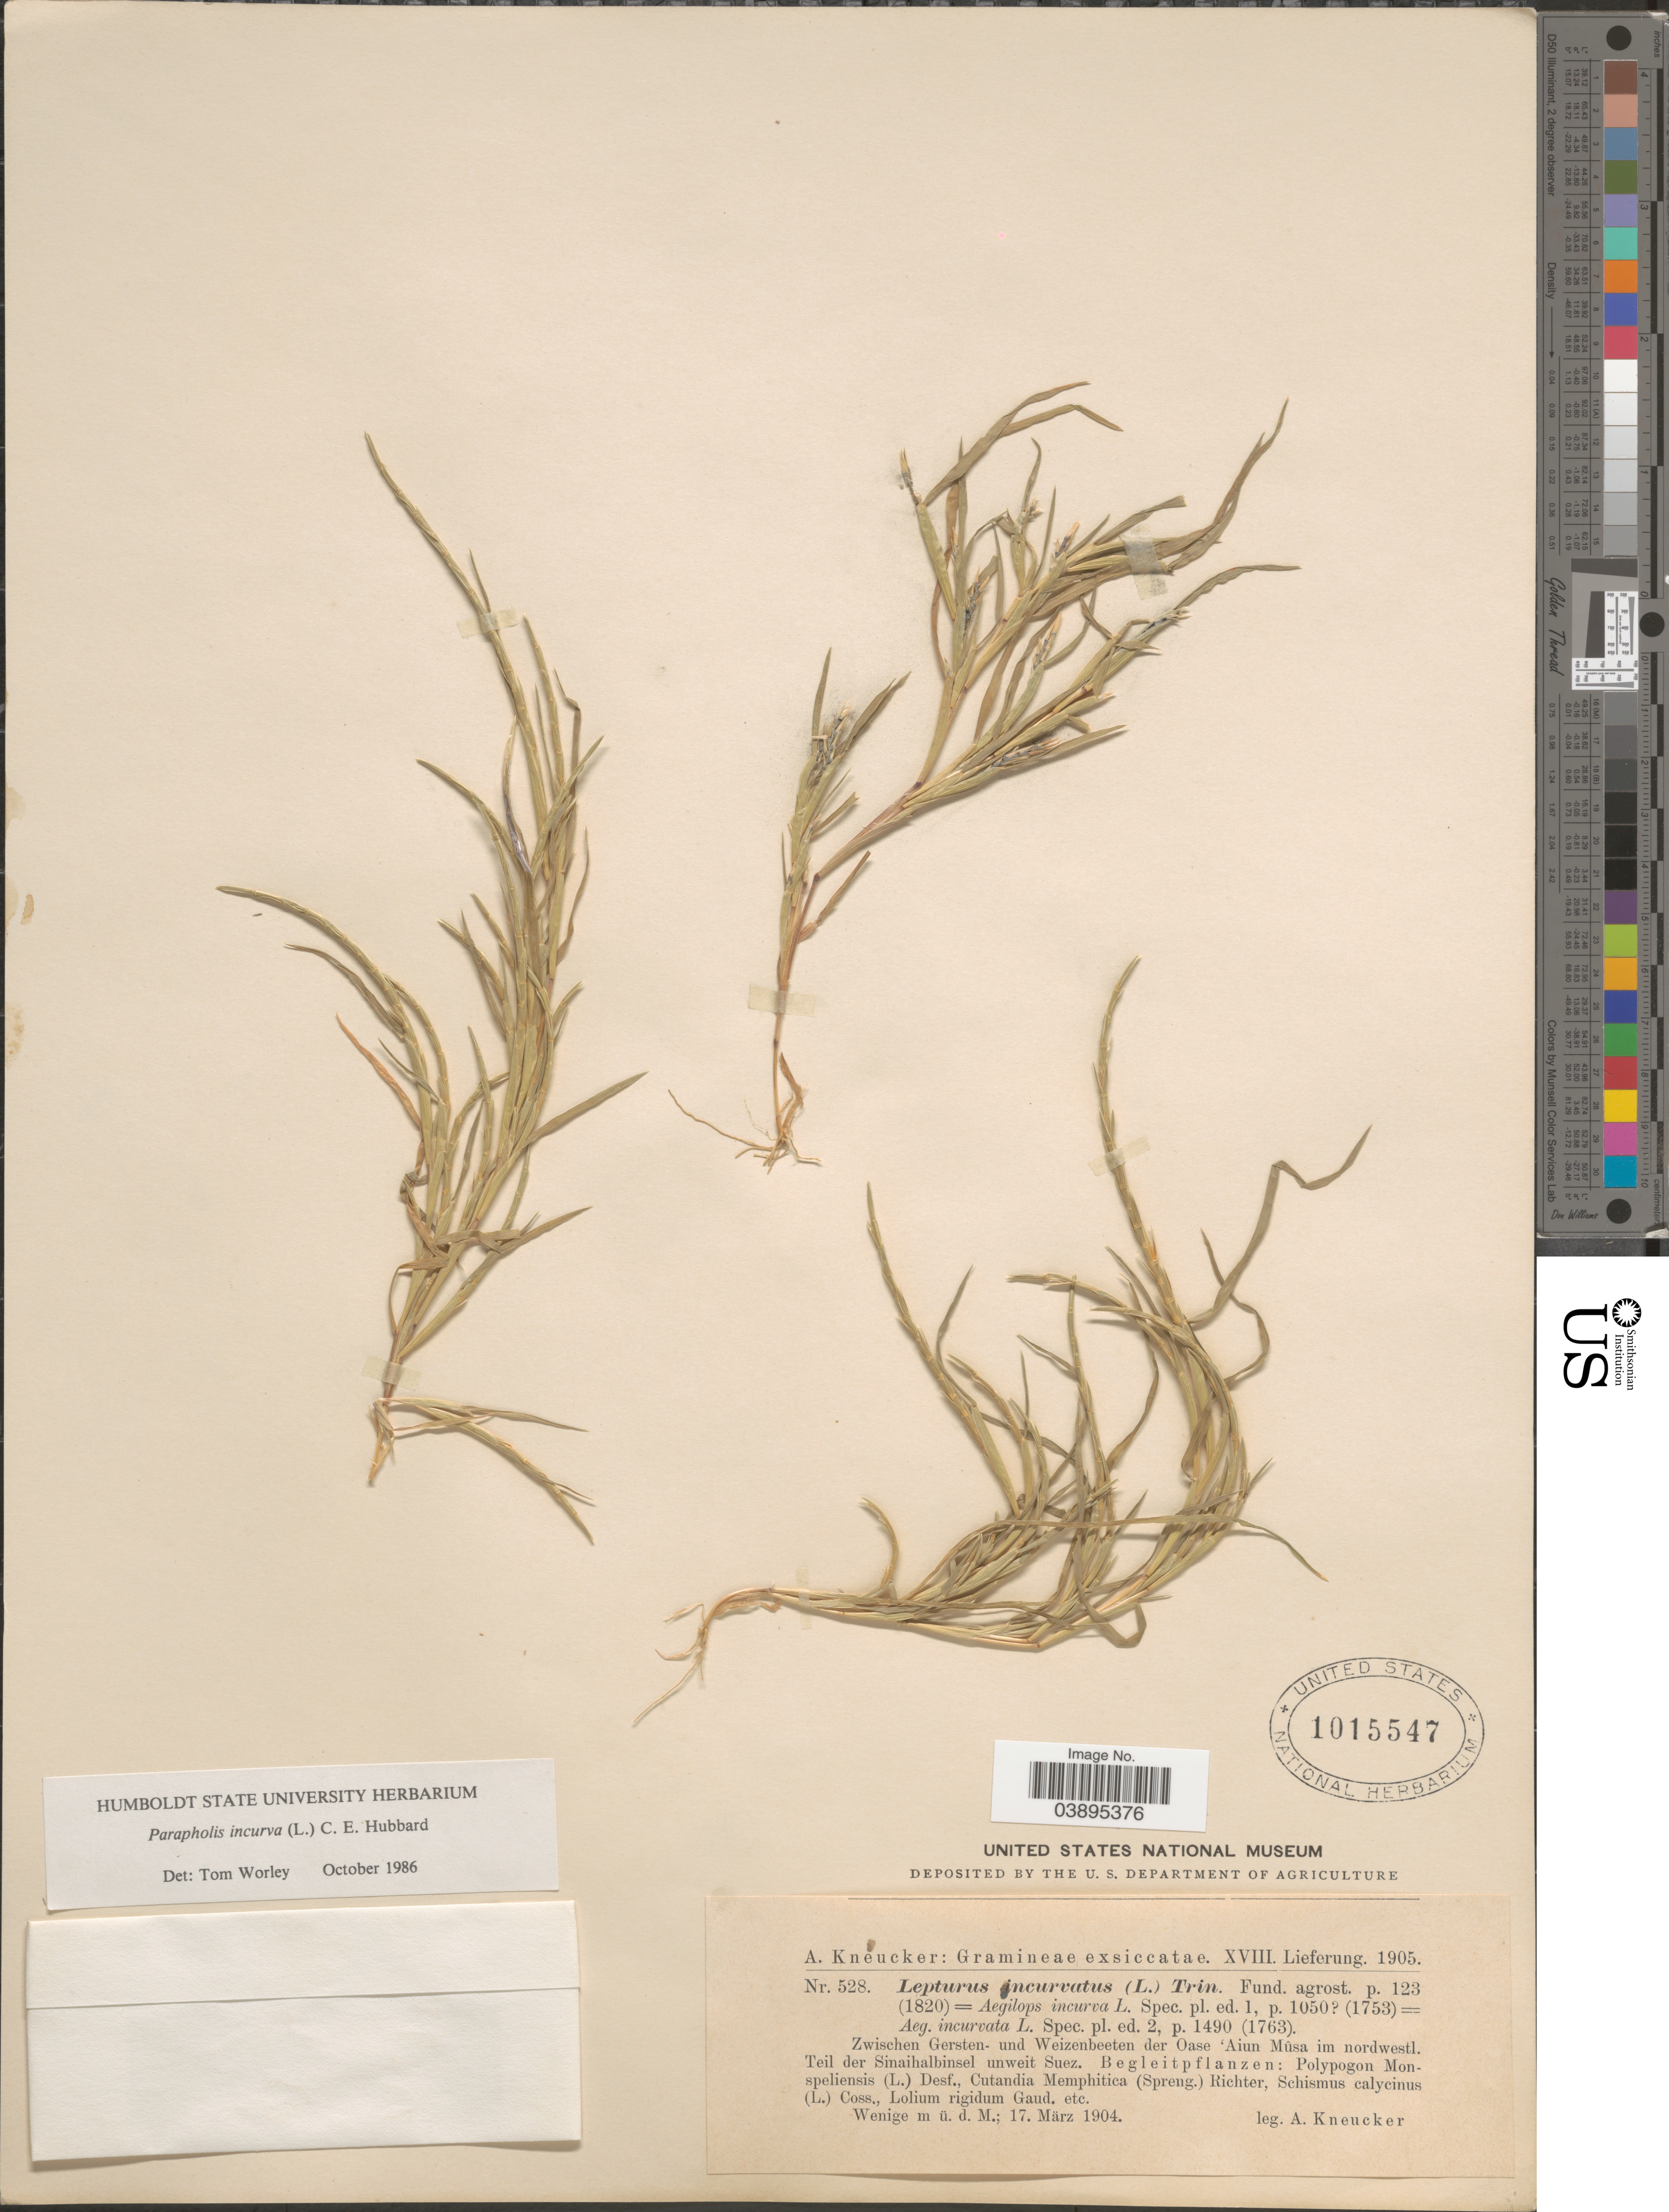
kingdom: Plantae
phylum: Tracheophyta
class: Liliopsida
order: Poales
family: Poaceae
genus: Parapholis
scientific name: Parapholis incurva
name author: (L.) C.E. Hubb.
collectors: A. Kneucker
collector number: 528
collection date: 1904-03-17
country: Egypt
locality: Zwischen Gersten- und Weizenbeeten der Oase 'Aiun Mūsa im nordwestl. Teil der Sinaihalbinsel unweit Suez.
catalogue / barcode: US 1015547